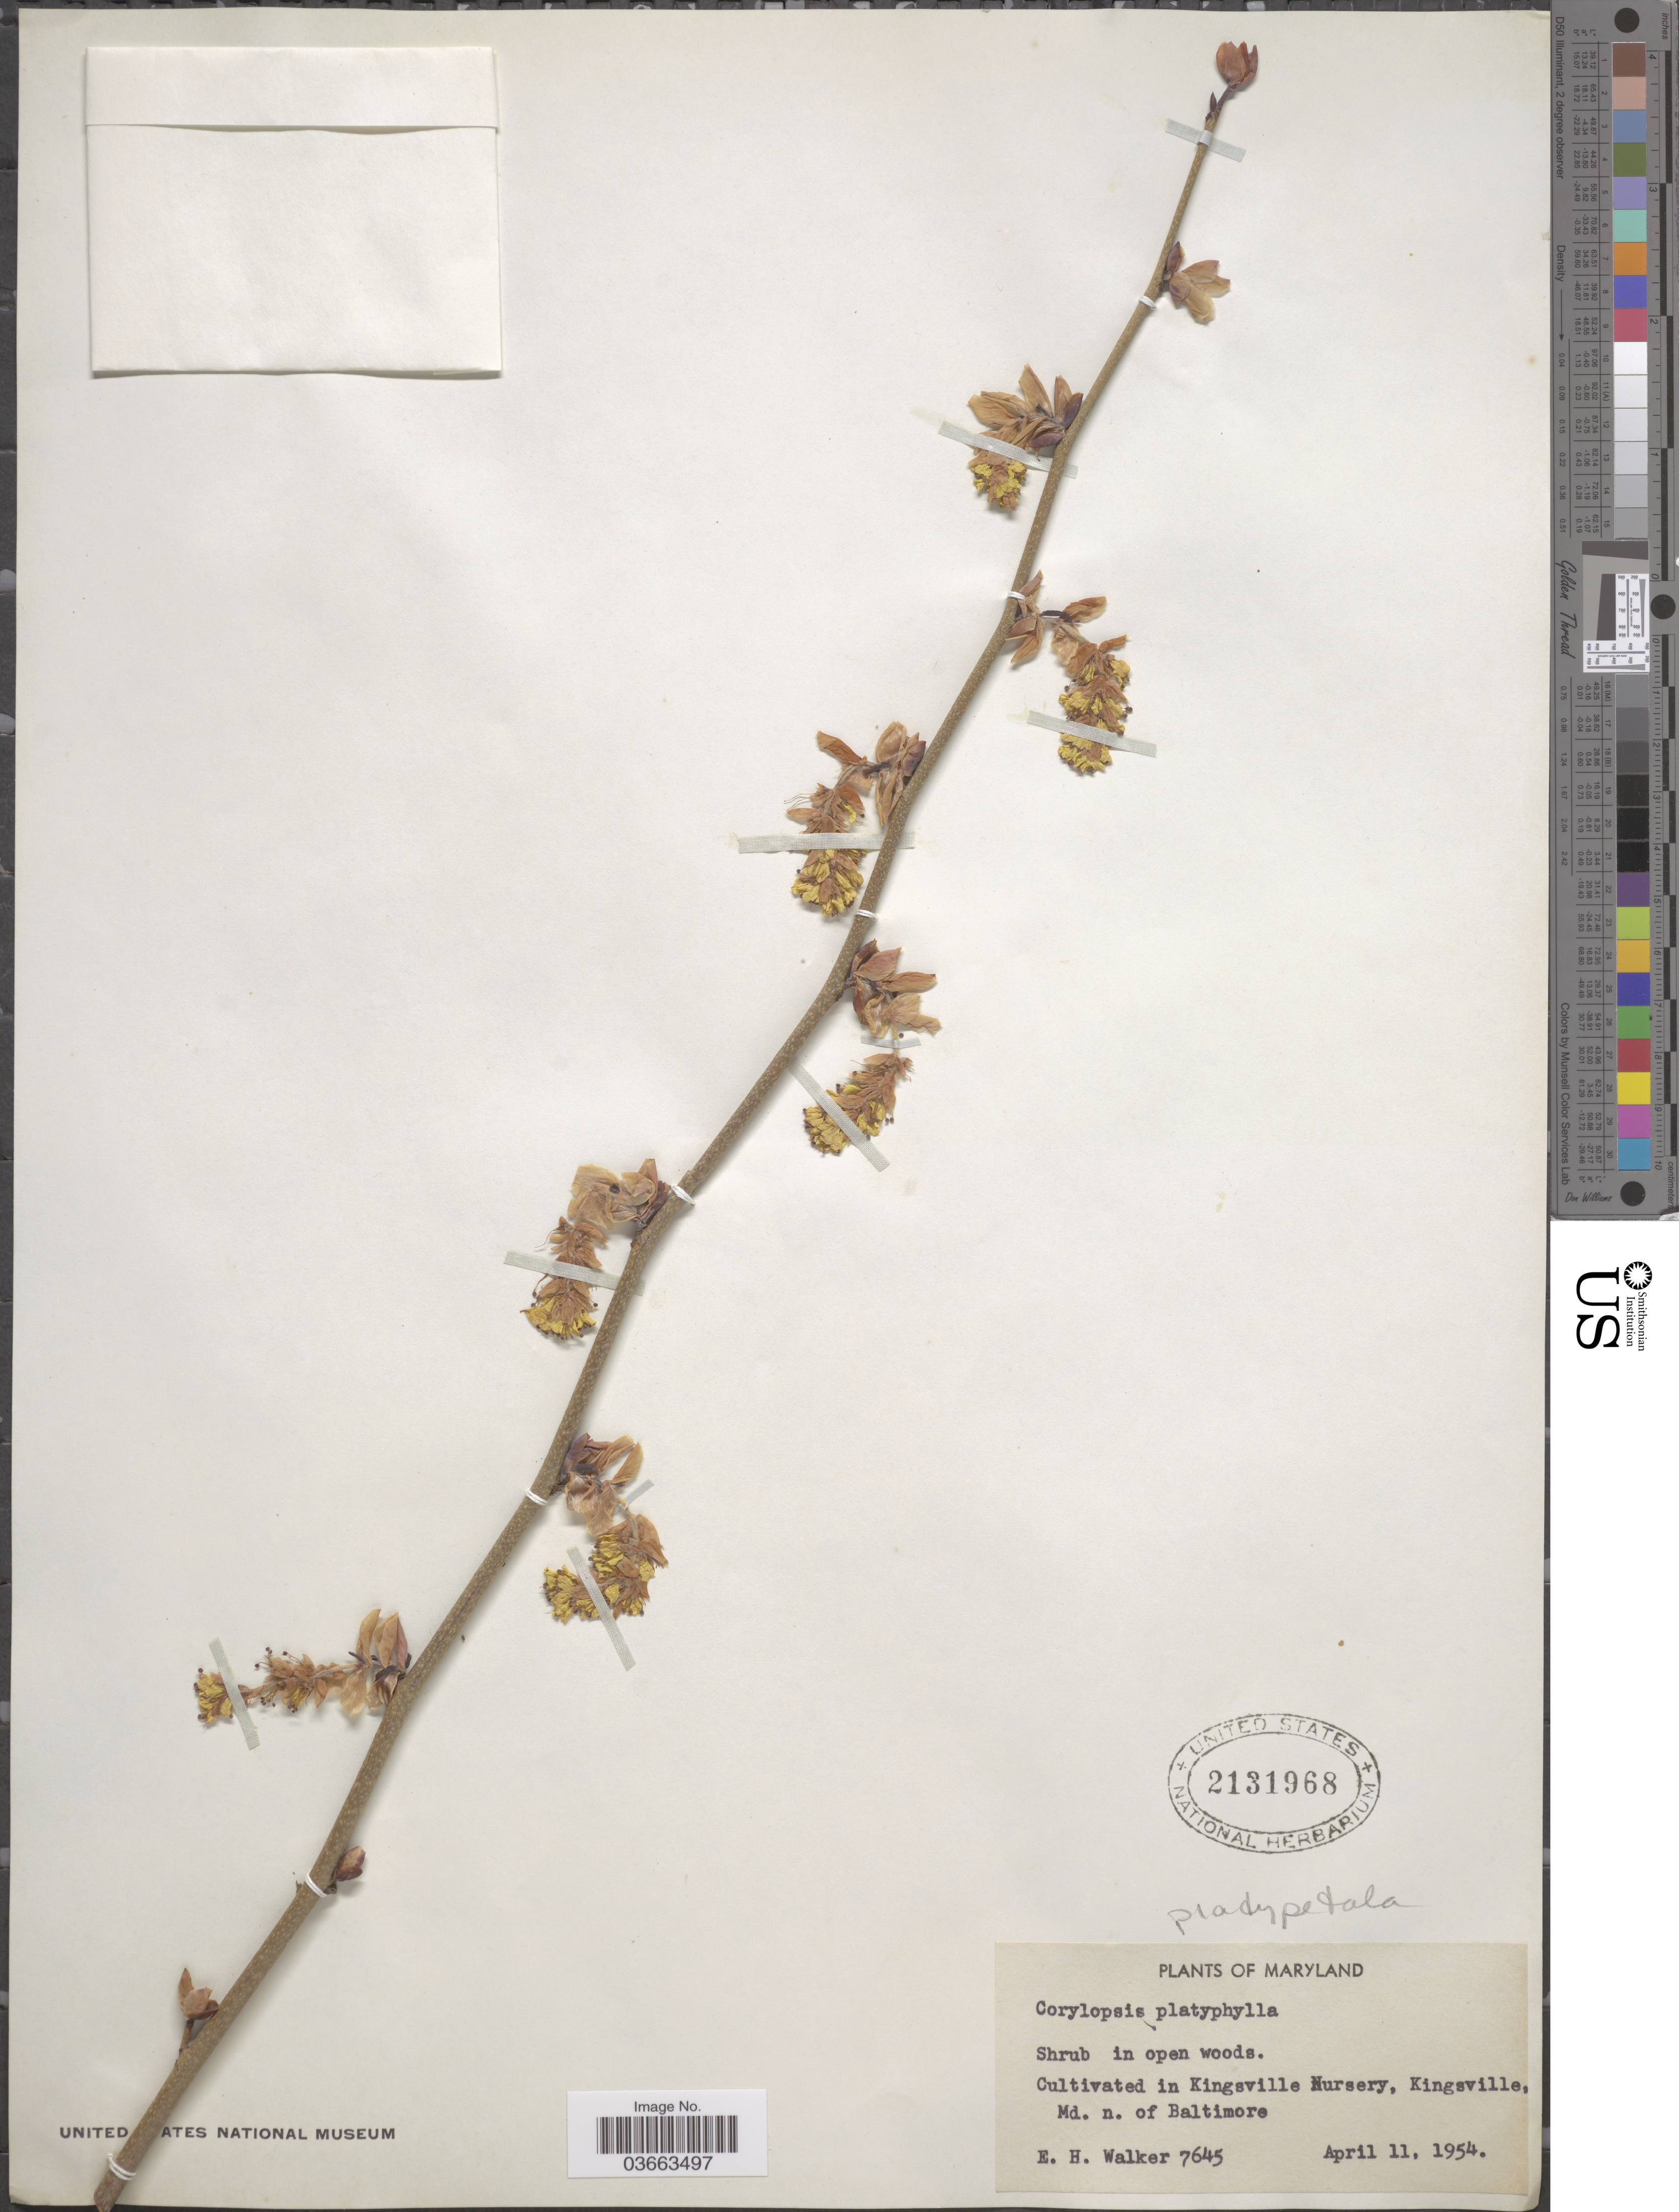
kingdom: Plantae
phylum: Tracheophyta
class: Magnoliopsida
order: Saxifragales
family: Hamamelidaceae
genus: Corylopsis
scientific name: Corylopsis platypetala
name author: Rehder & E.H. Wilson in Sarg.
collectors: E. H. Walker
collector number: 7645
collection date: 1954-04-11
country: United States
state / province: Maryland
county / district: Baltimore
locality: Kingsville Nursery, Kingsville, Md. n. of Baltimore.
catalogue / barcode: US 2131968